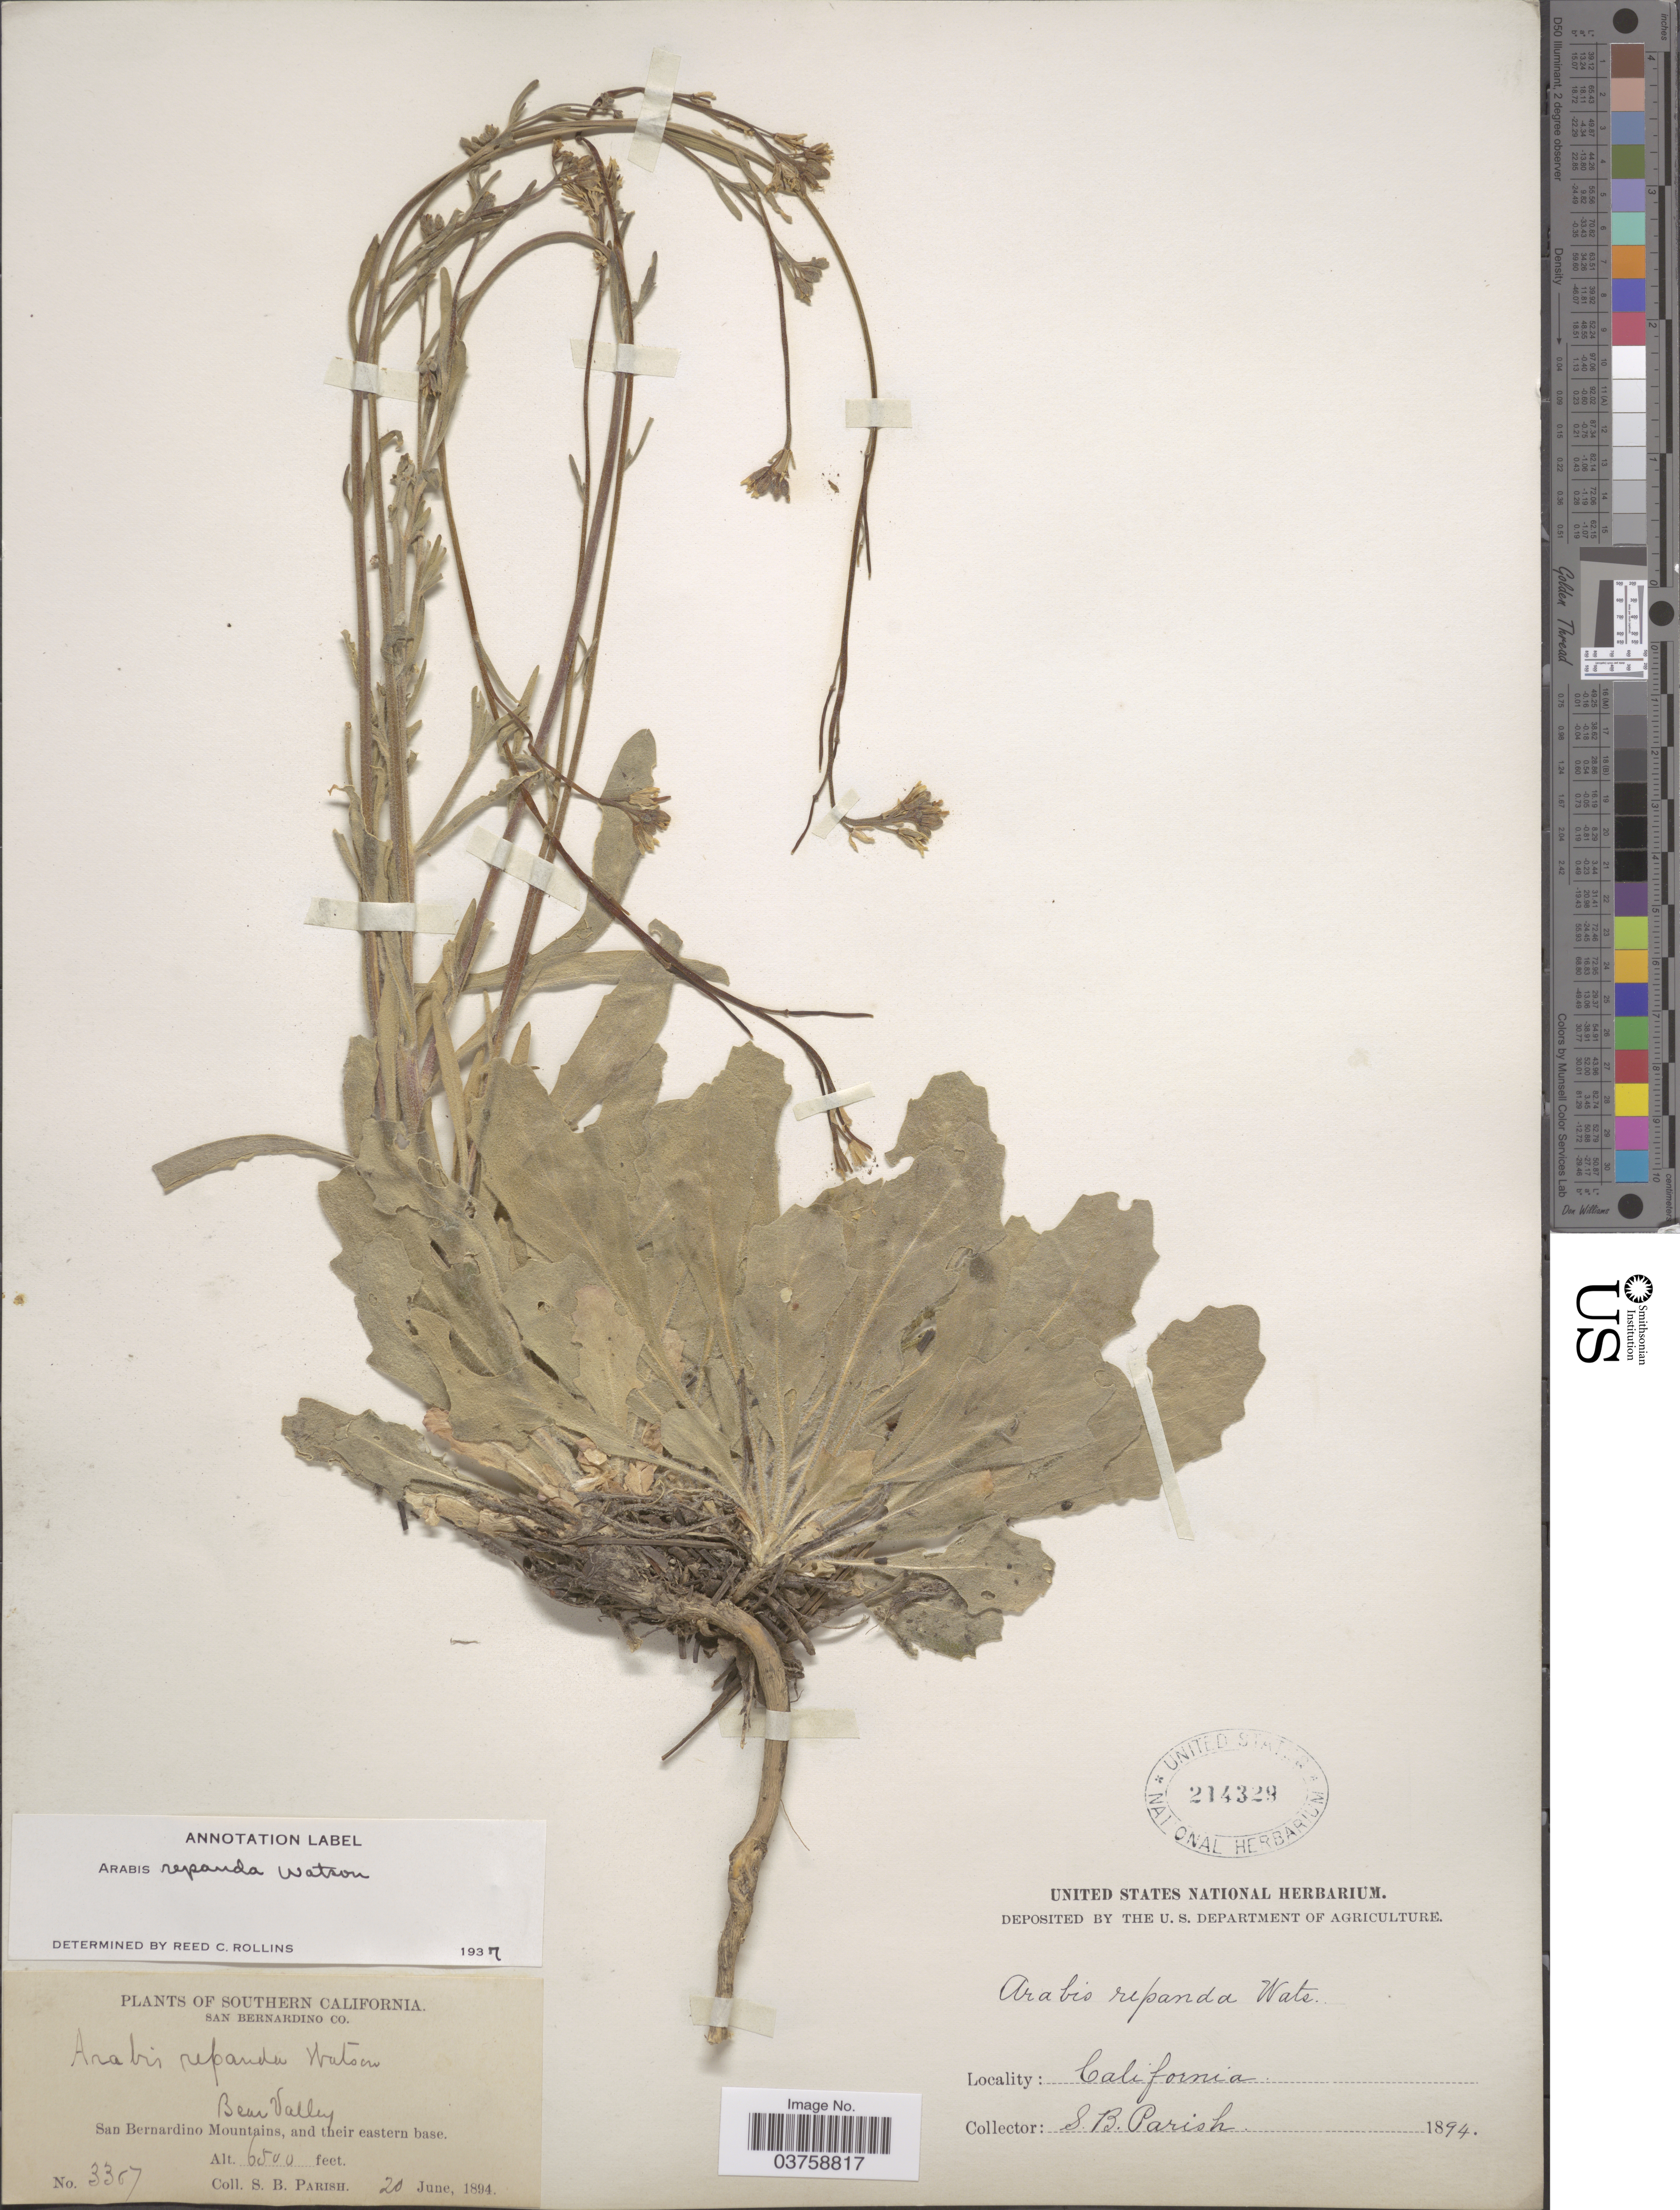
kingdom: Plantae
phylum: Tracheophyta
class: Magnoliopsida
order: Brassicales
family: Brassicaceae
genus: Arabis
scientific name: Arabis repanda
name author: S. Watson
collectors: S. B. Parish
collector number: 3367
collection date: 1894-06-20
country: United States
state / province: California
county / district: San Bernardino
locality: Southern California. San Bernardino County. Bear Valley. San Bernardino Mountains, and their eastern base.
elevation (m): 1981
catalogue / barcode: US 214329